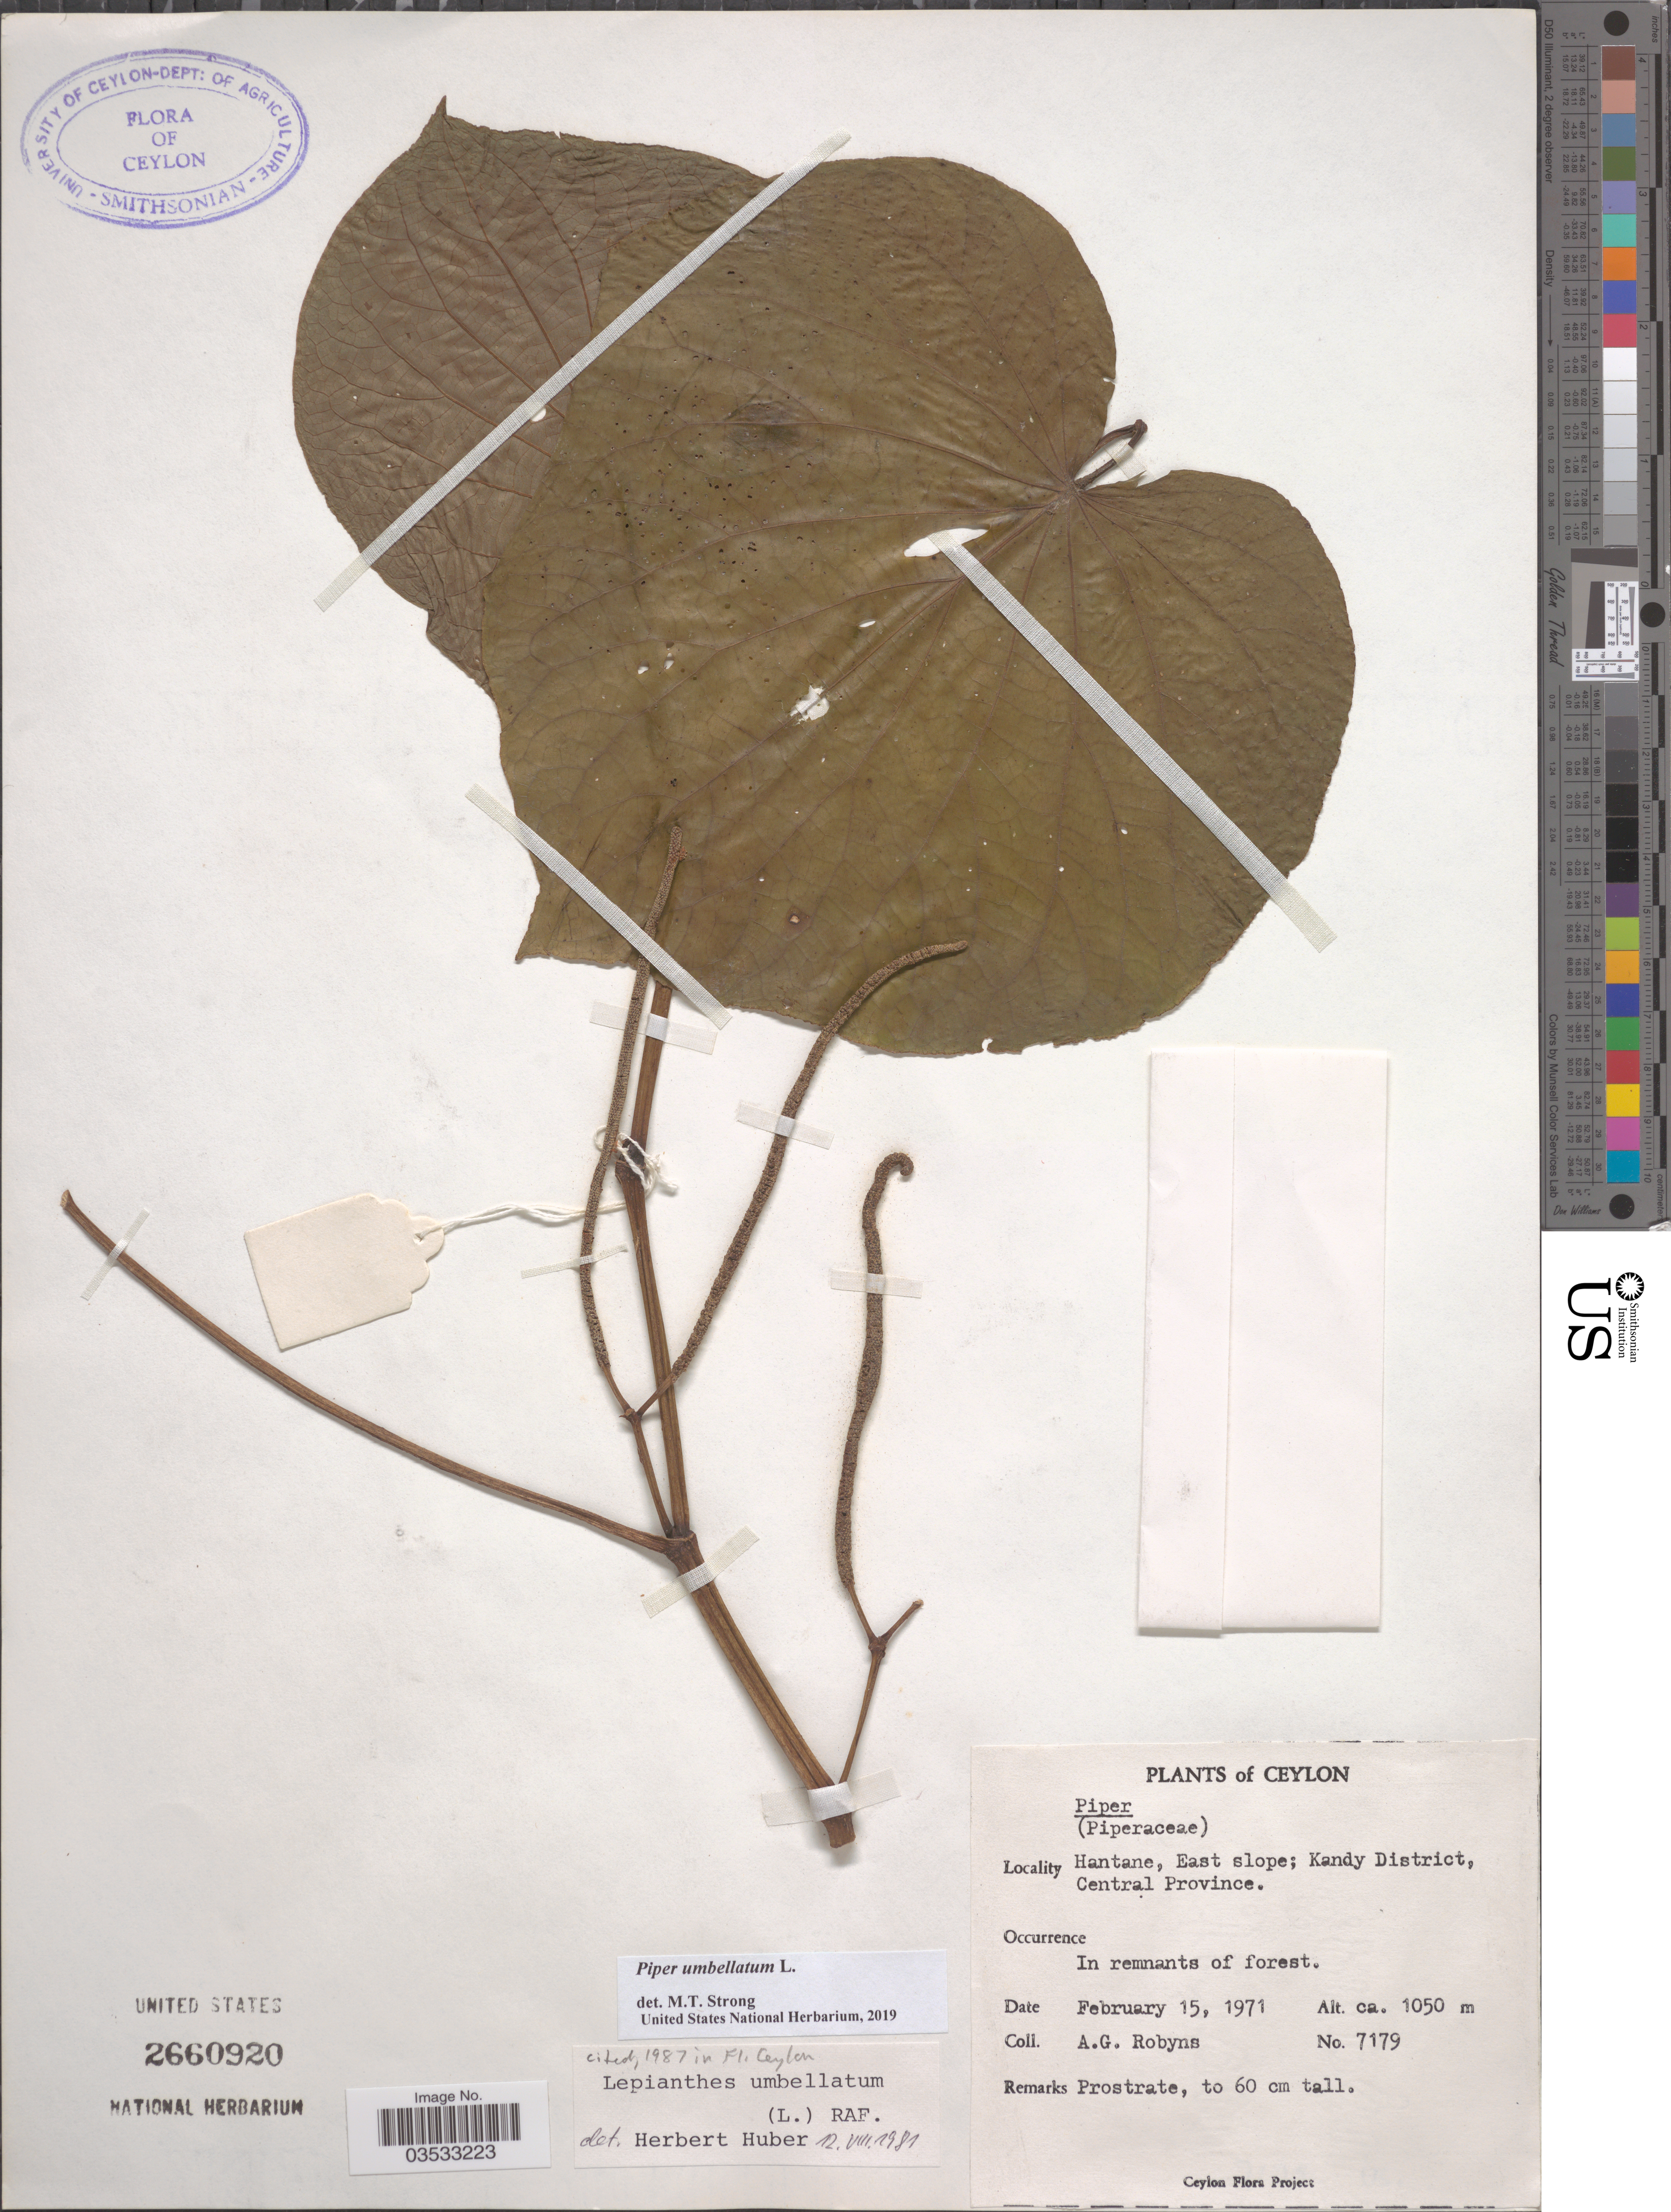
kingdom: Plantae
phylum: Tracheophyta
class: Magnoliopsida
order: Piperales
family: Piperaceae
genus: Piper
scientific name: Piper umbellatum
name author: L.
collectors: A. Robyns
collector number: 7179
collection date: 1971-02-15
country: Sri Lanka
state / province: Central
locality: Ceylon. Hantane, East slope; Kandy District.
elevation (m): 1050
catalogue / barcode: US 2660920